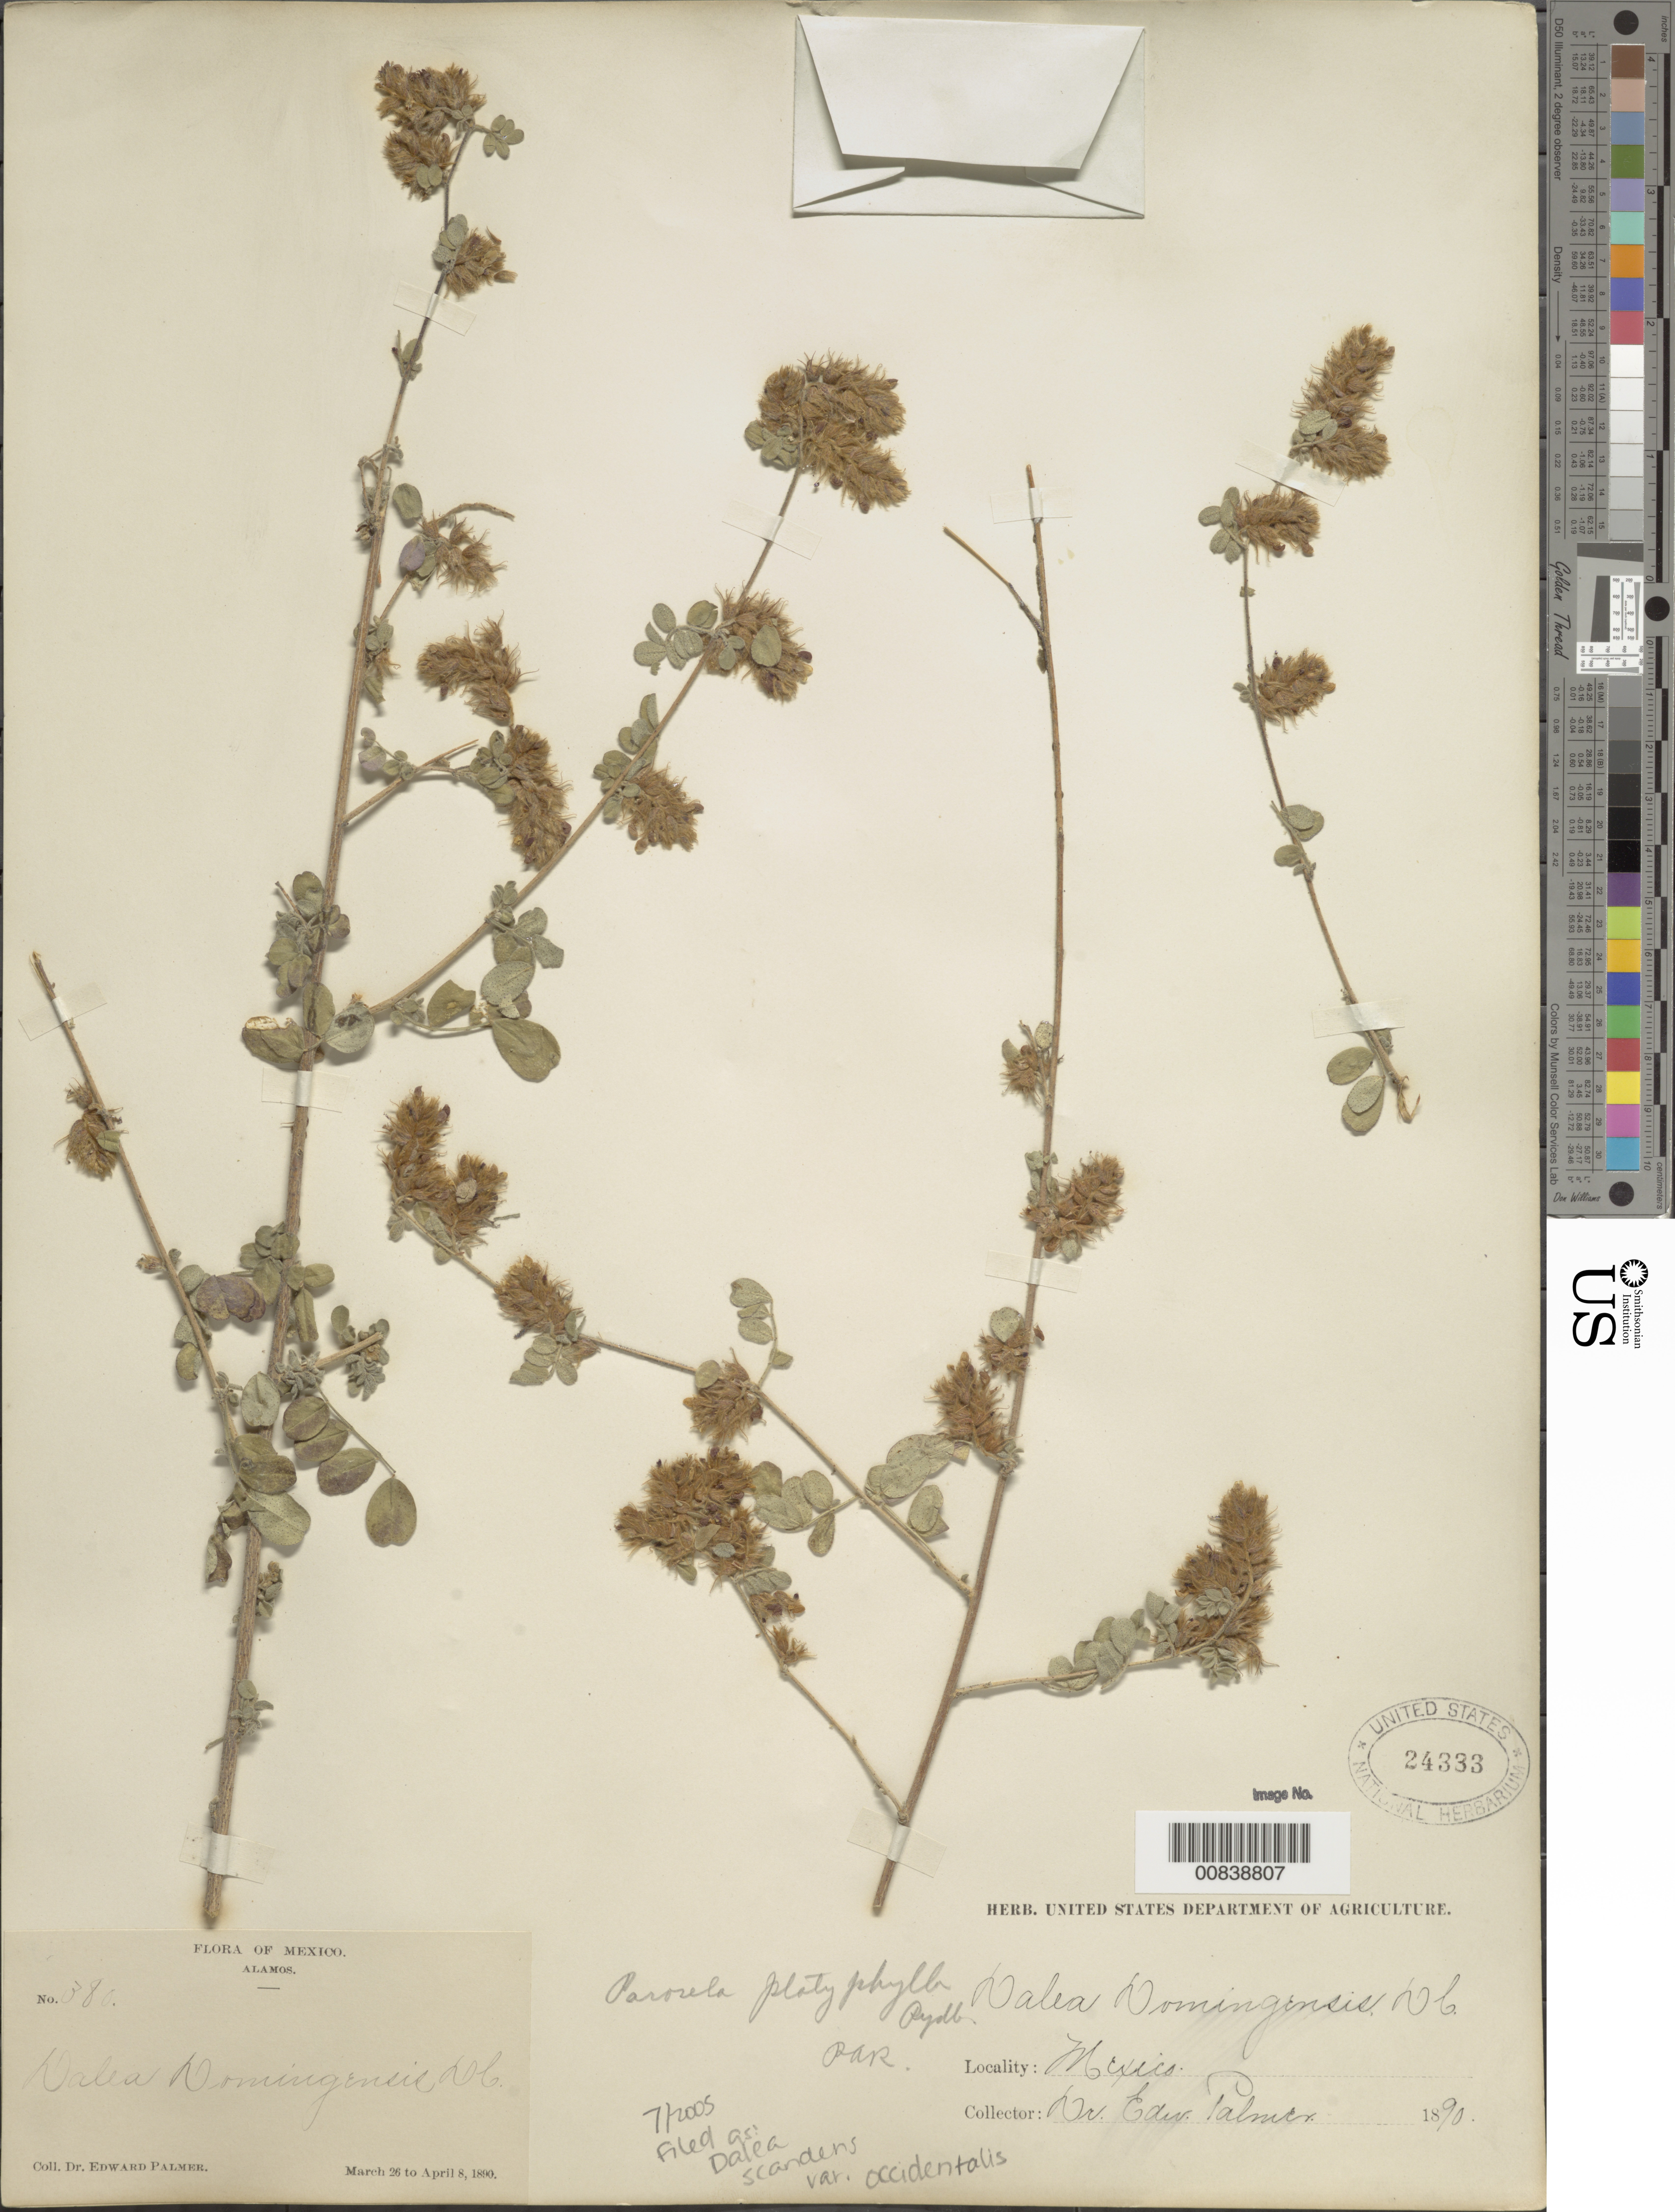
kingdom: Plantae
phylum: Tracheophyta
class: Magnoliopsida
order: Fabales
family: Fabaceae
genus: Dalea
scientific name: Dalea occidentalis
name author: (Rydb.) L. Riley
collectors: E. Palmer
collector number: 380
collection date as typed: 26 Mar 1890 to 08 Apr 1890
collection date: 1890-03-26/1890-04-08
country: Mexico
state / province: Sonora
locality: Alamos, Sonora.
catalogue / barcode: US 24333